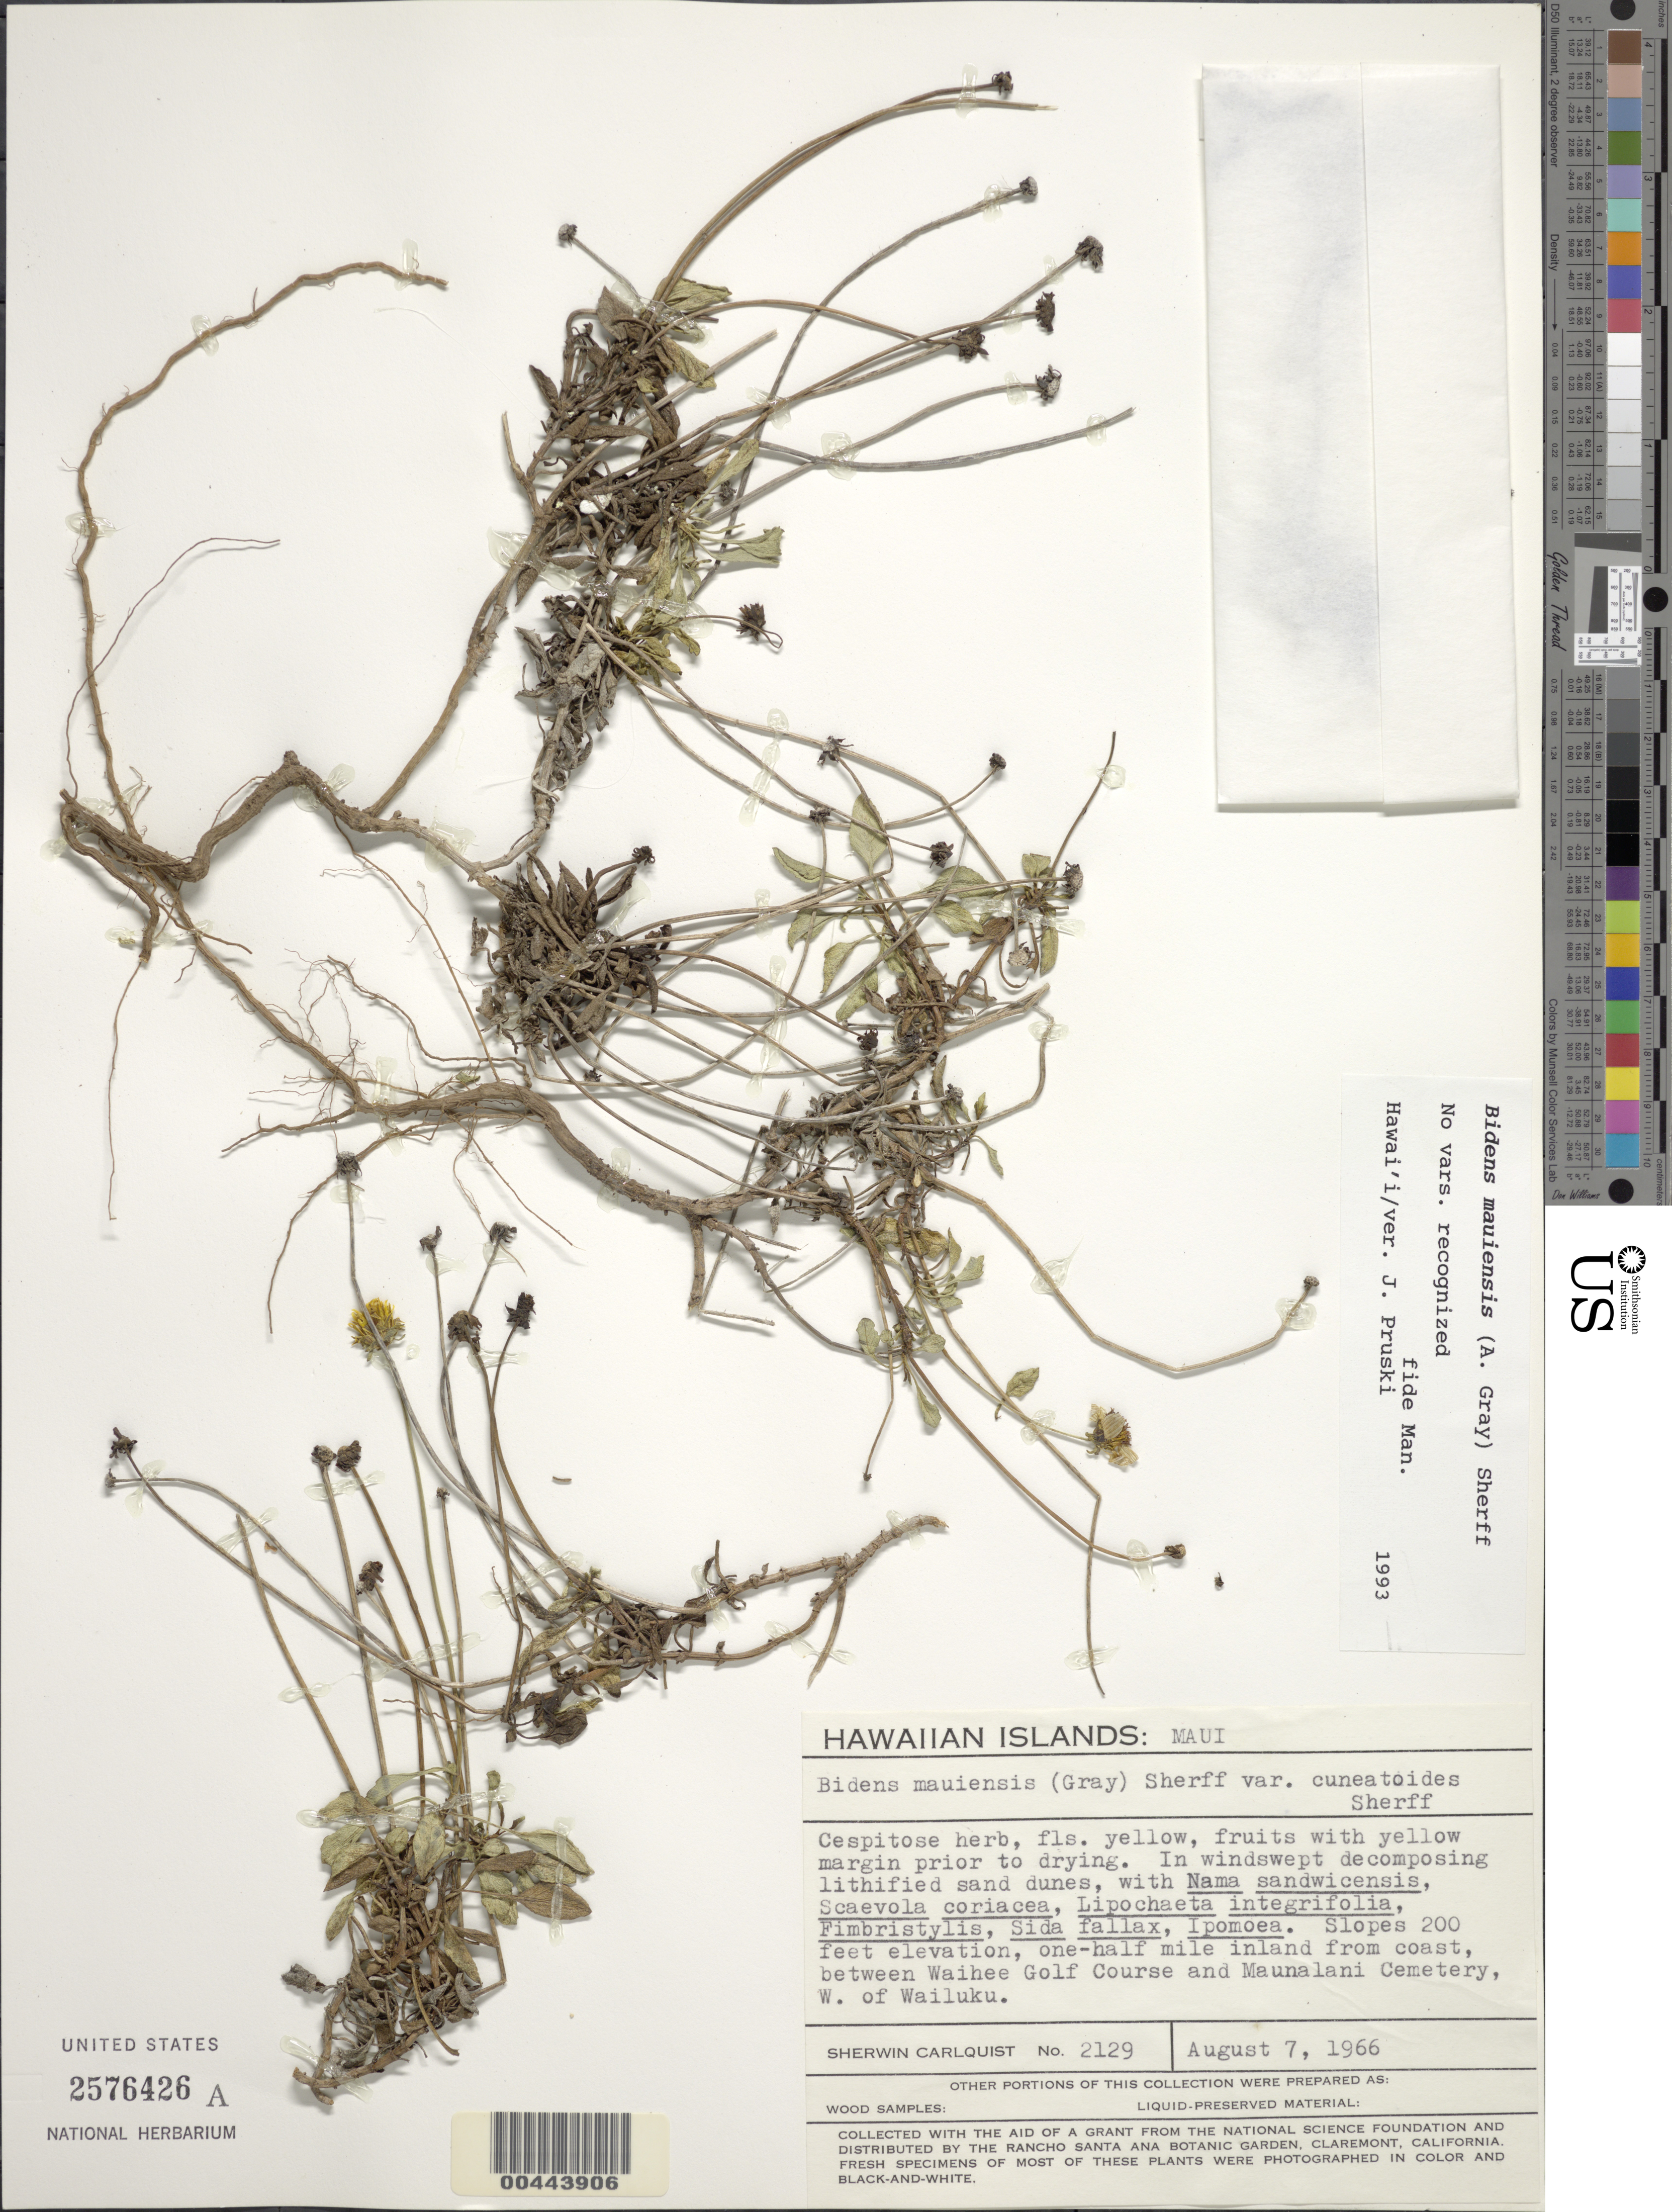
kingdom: Plantae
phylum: Tracheophyta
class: Magnoliopsida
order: Asterales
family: Asteraceae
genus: Bidens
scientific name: Bidens mauiensis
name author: Sherff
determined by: Pruski, J. F.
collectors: S. Carlquist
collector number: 2129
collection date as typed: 7 Aug 1966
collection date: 1966-08-07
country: United States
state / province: Hawaii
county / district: Maui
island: Maui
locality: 0.5 mi inland from coast, between Waihee Golf Course and Maunalani Cemetery, W of Wailuku.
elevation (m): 61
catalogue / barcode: US 2576426A